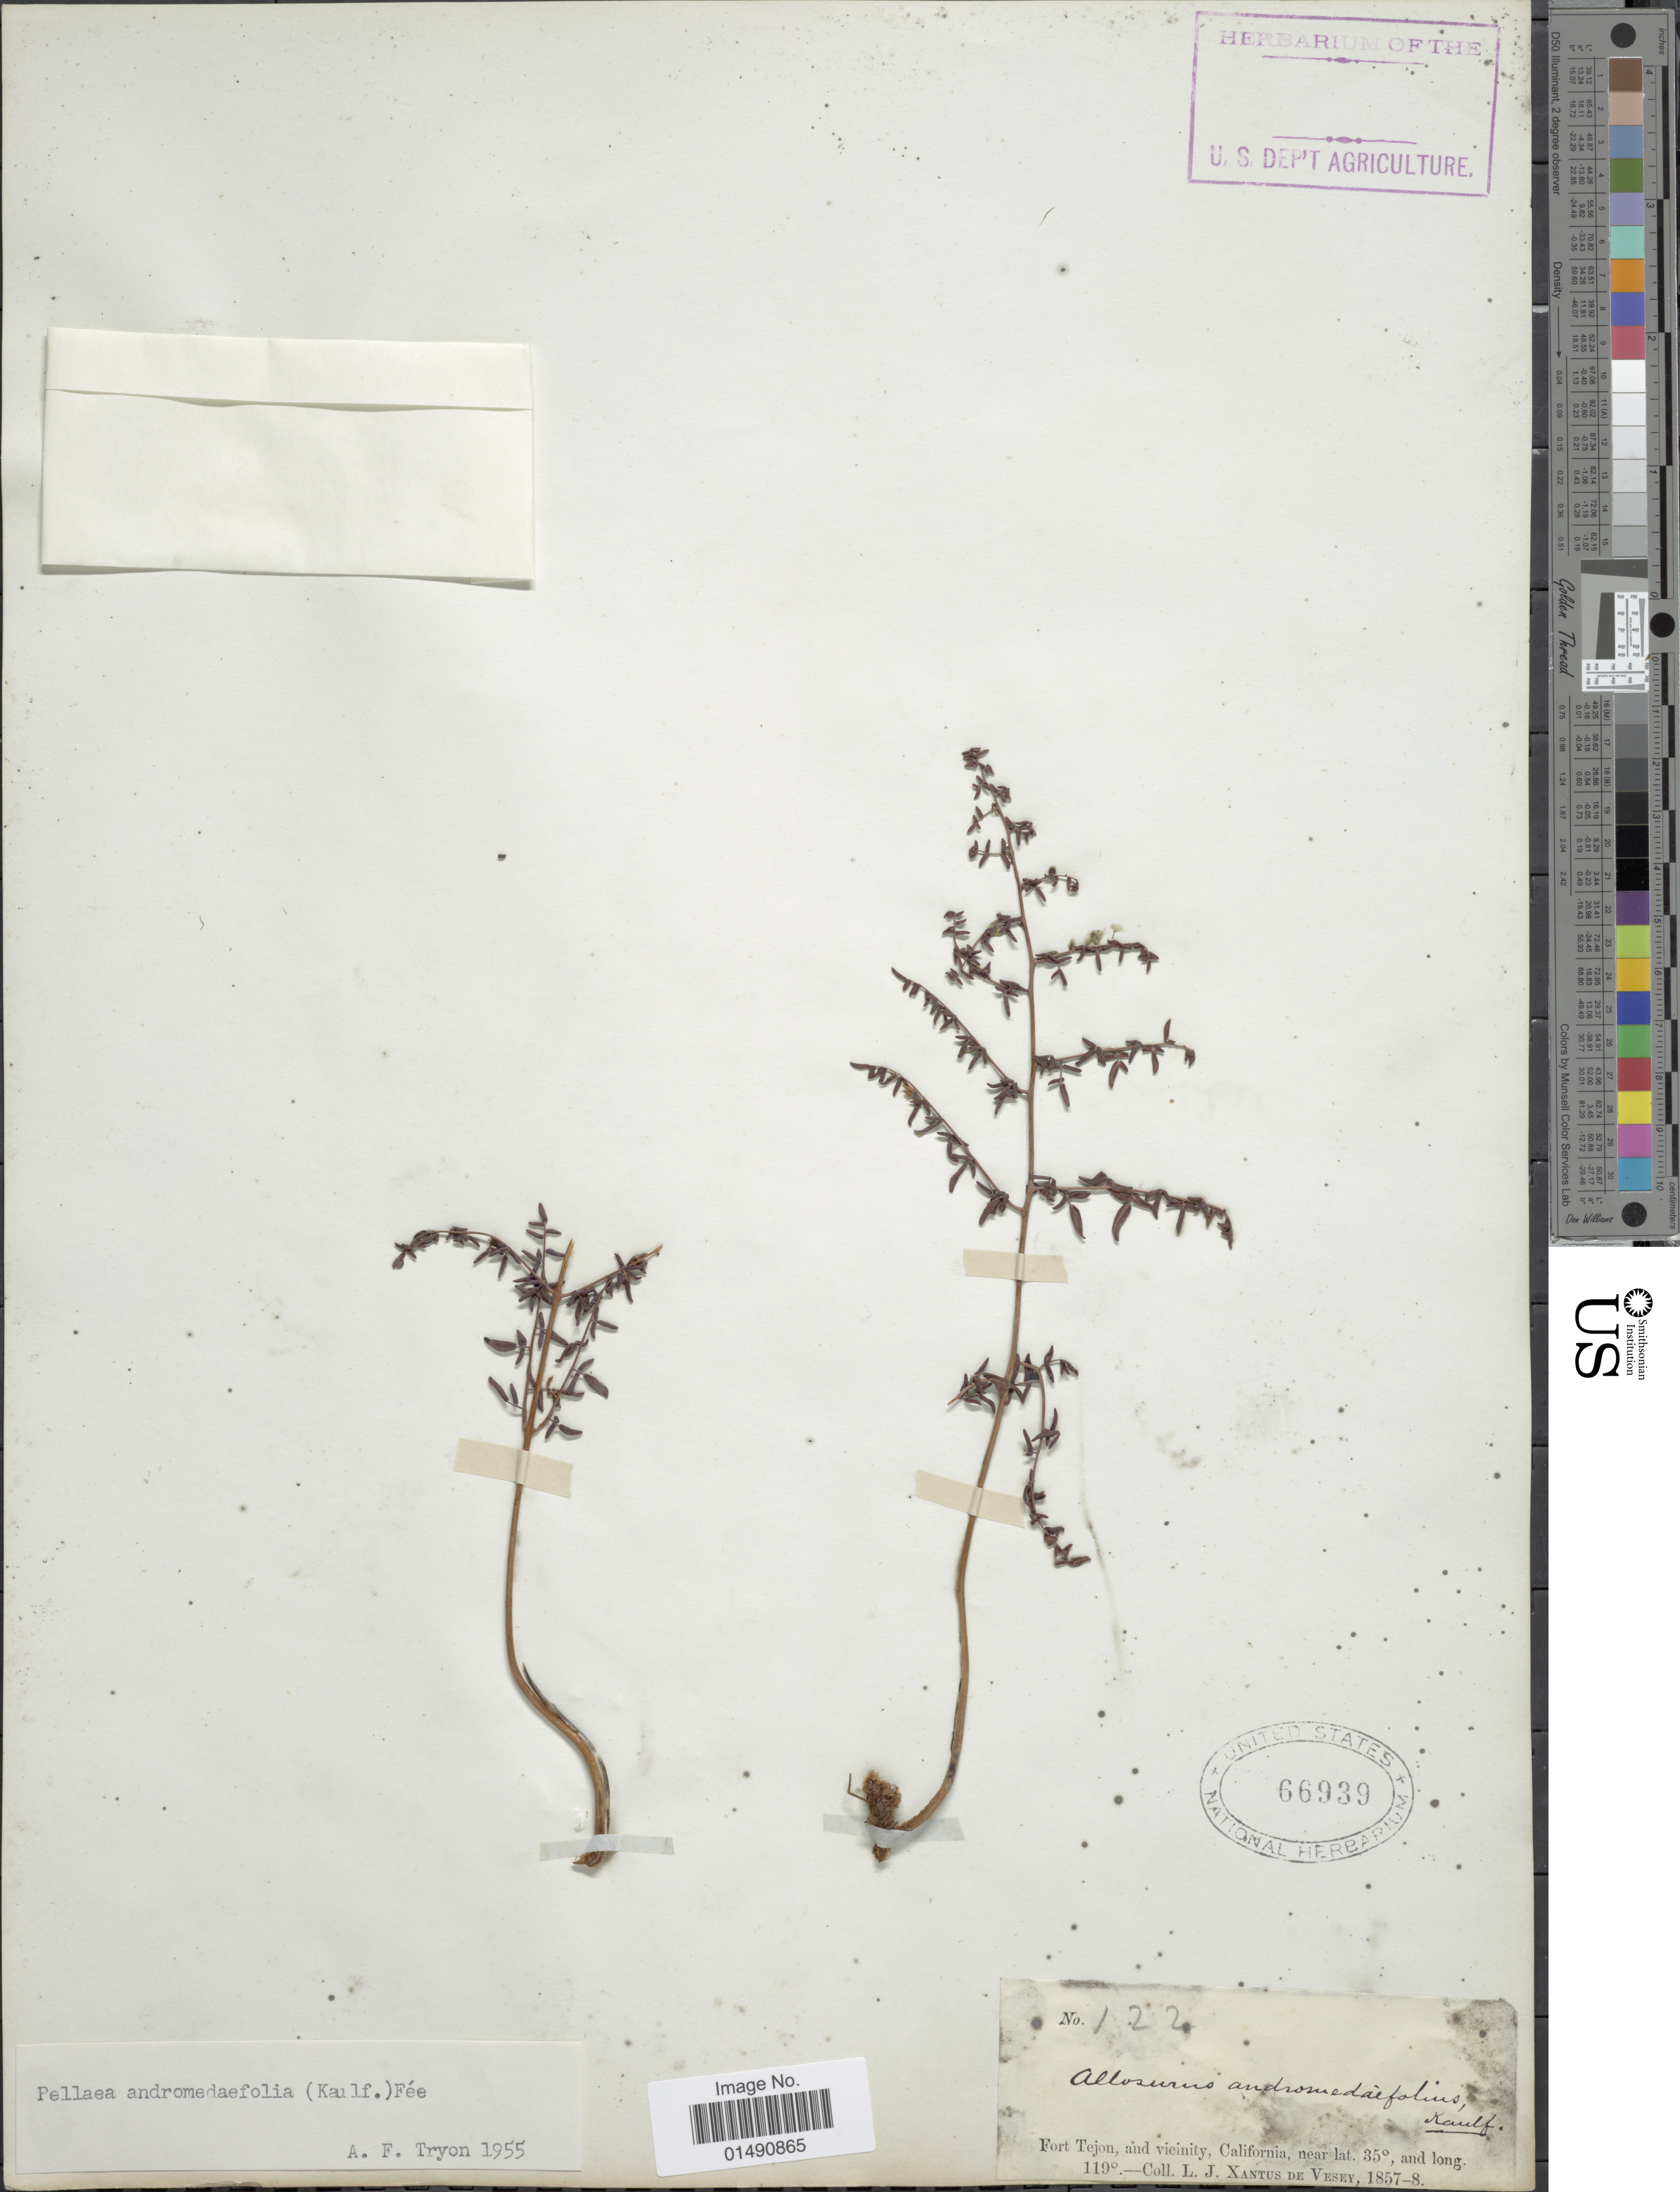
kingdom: Plantae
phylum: Tracheophyta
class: Polypodiopsida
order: Polypodiales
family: Pteridaceae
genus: Pellaea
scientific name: Pellaea andromedifolia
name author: (Kaulf.) Fée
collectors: L. Xantus de Vesey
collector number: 122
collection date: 1857/1858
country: United States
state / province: California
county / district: Kern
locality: Fort Tejon and Vicinity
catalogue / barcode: US 66939